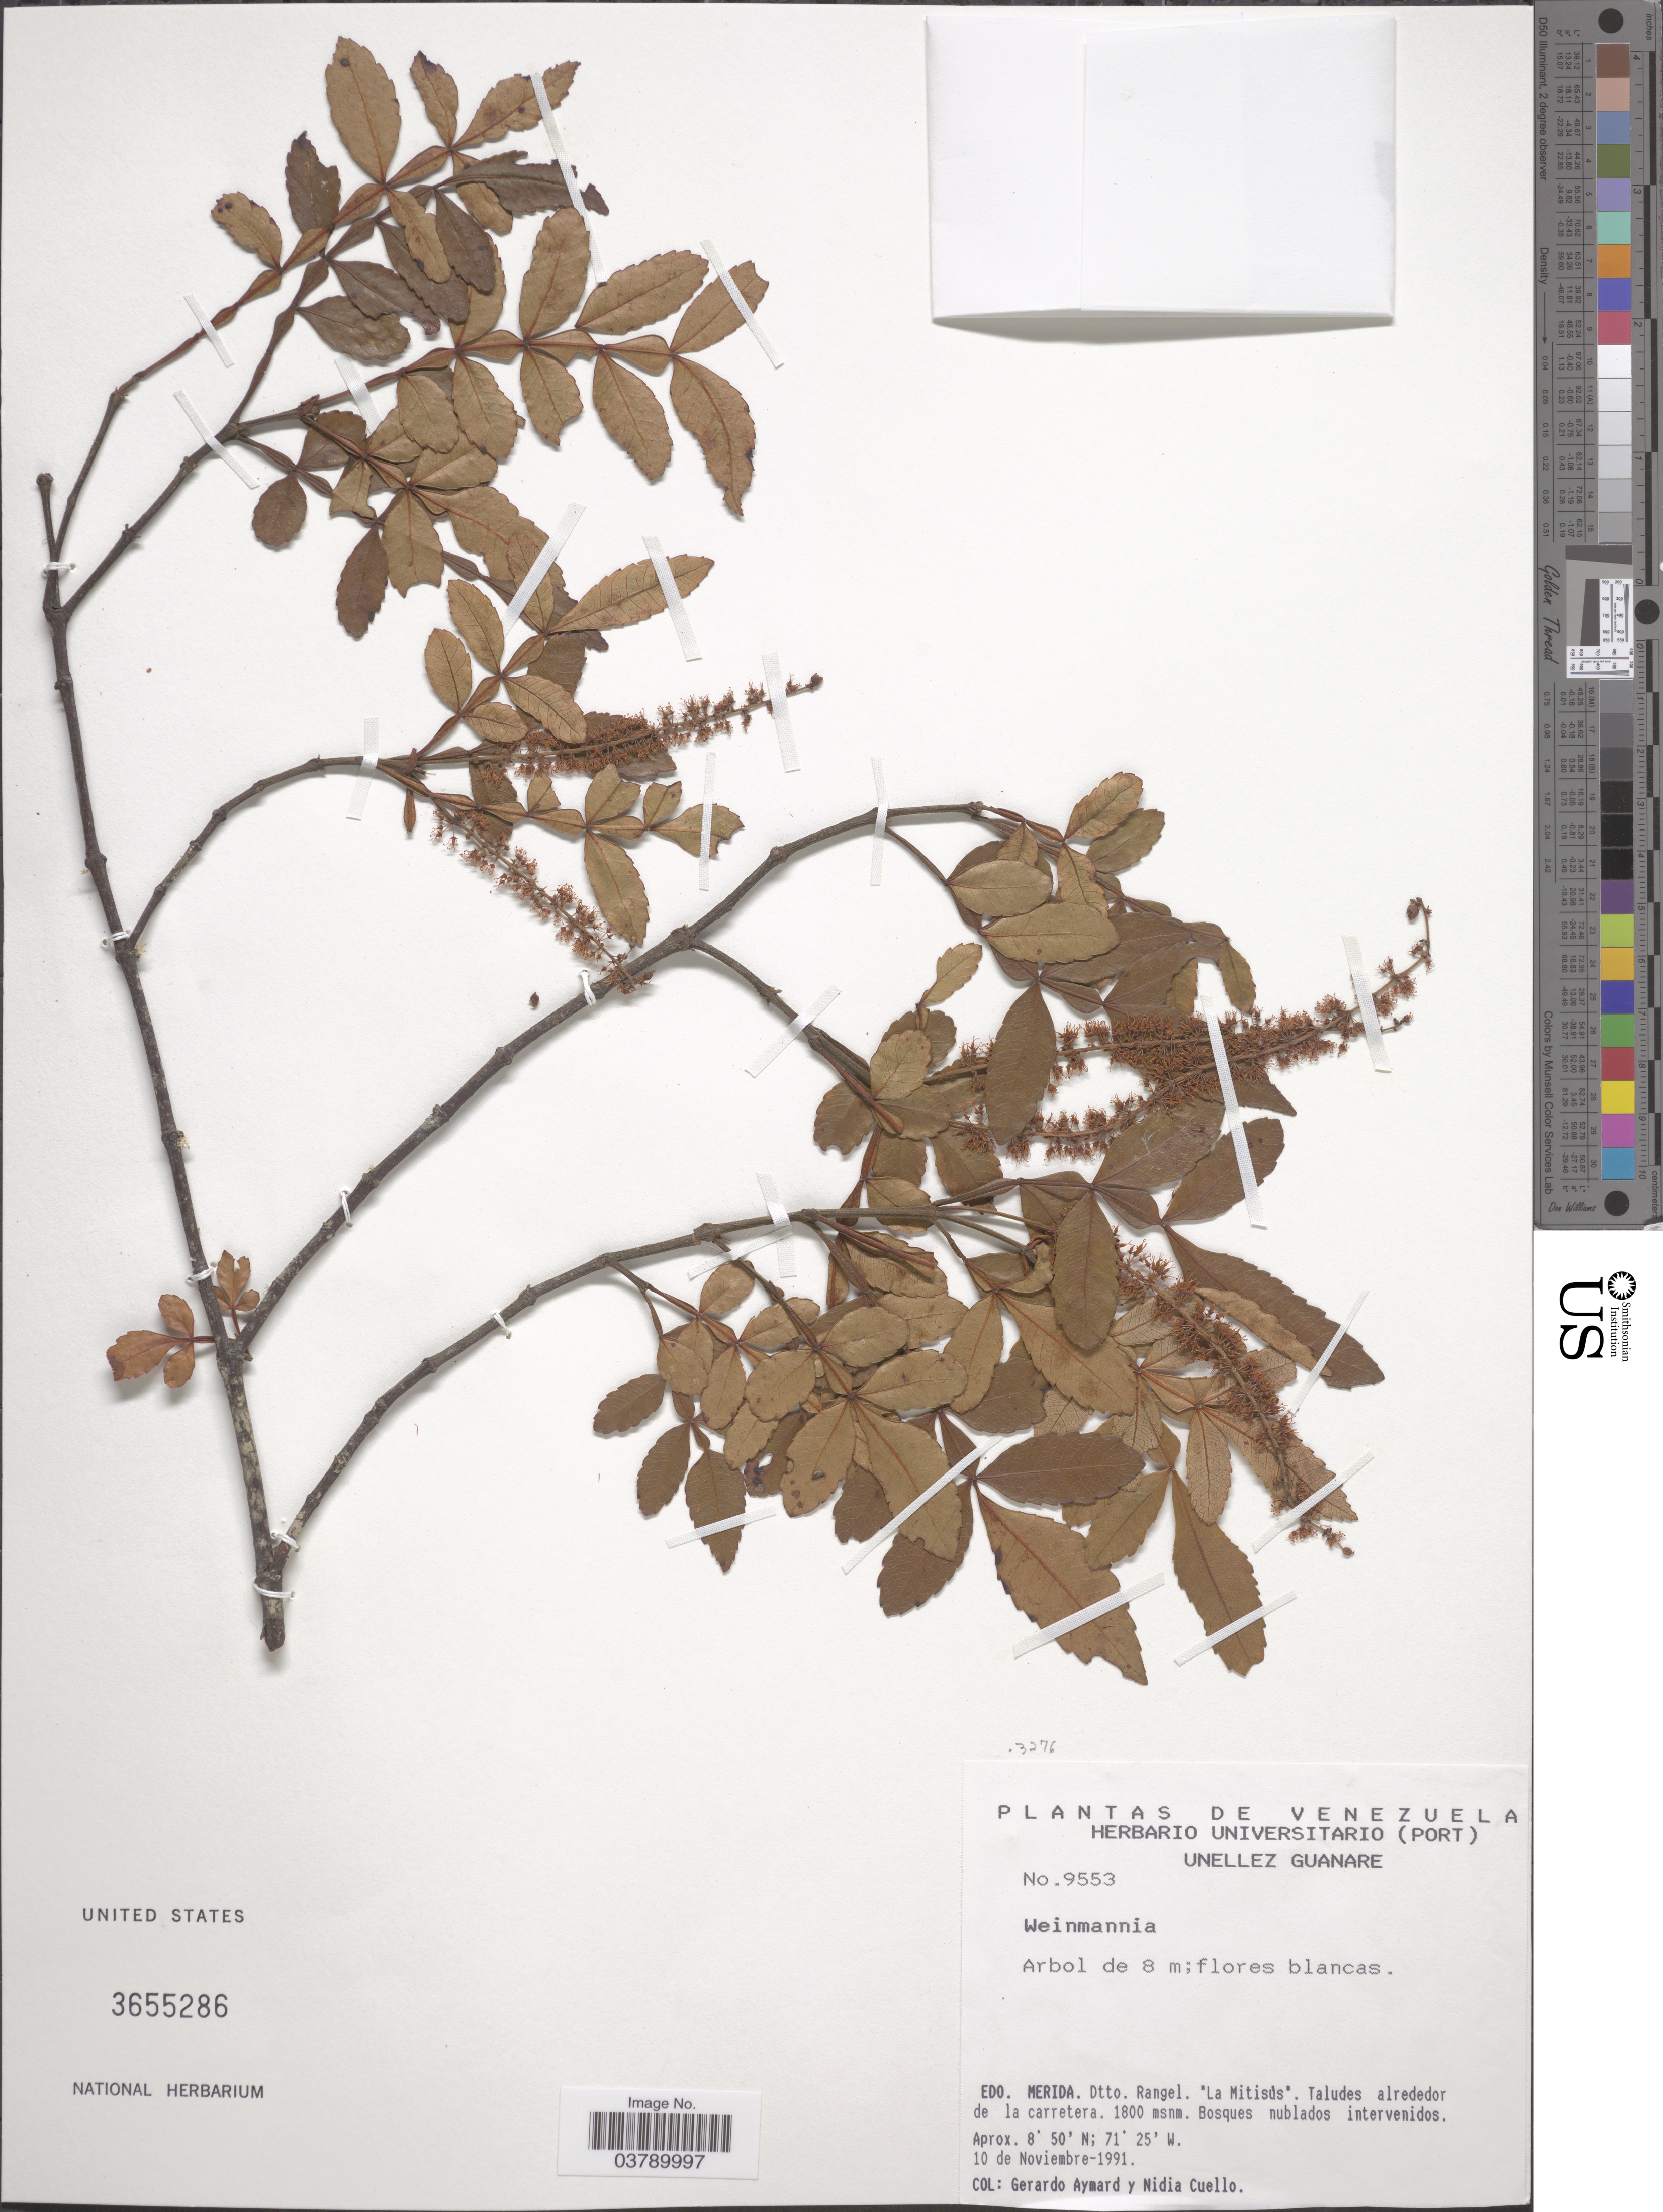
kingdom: Plantae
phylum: Tracheophyta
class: Magnoliopsida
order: Oxalidales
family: Cunoniaceae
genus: Weinmannia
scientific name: Weinmannia sp.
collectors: G. A. Aymard & N. L. Cuello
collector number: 9553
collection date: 1991-11-10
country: Venezuela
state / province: Mérida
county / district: Rangel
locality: "La Mitisùs"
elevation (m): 1800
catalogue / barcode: US 3655286